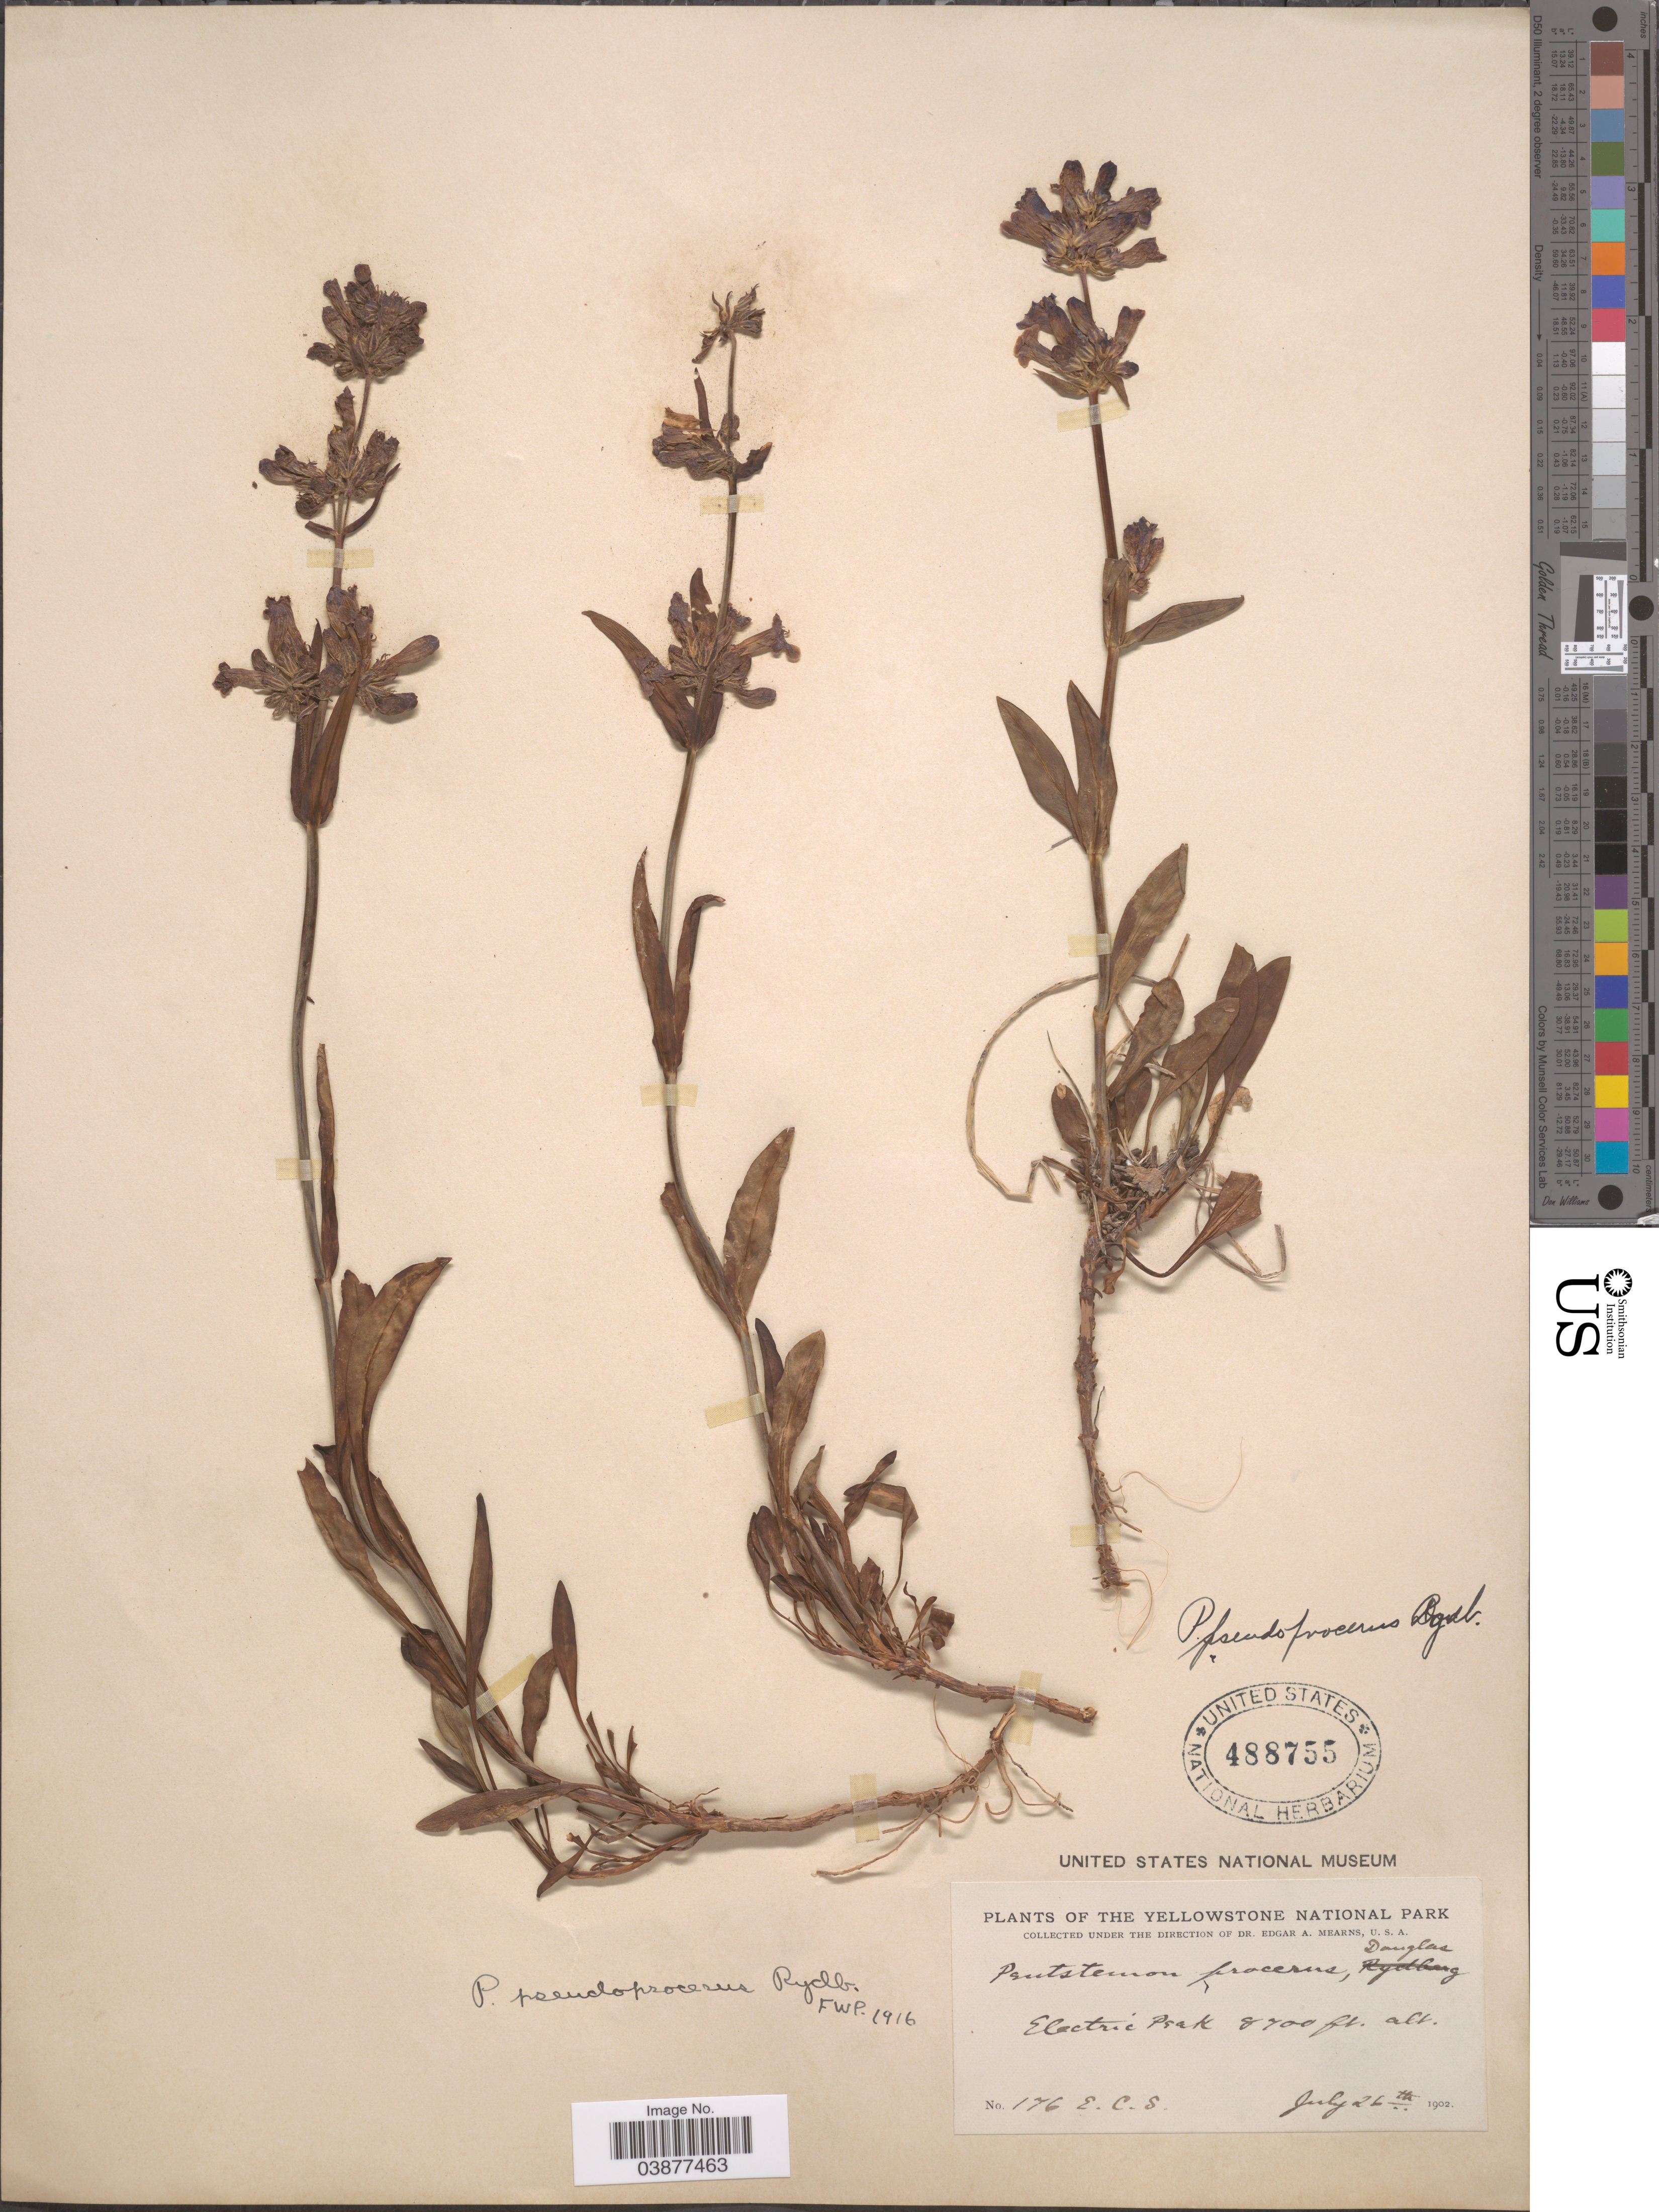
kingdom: Plantae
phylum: Tracheophyta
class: Magnoliopsida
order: Lamiales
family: Plantaginaceae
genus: Penstemon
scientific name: Penstemon pseudoprocerus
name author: Rydb.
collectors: E. C. Smith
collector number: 176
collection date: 1902-07-26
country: United States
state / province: Montana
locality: Yellowstone National Park. Electric Peak.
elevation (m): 2652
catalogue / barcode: US 488755